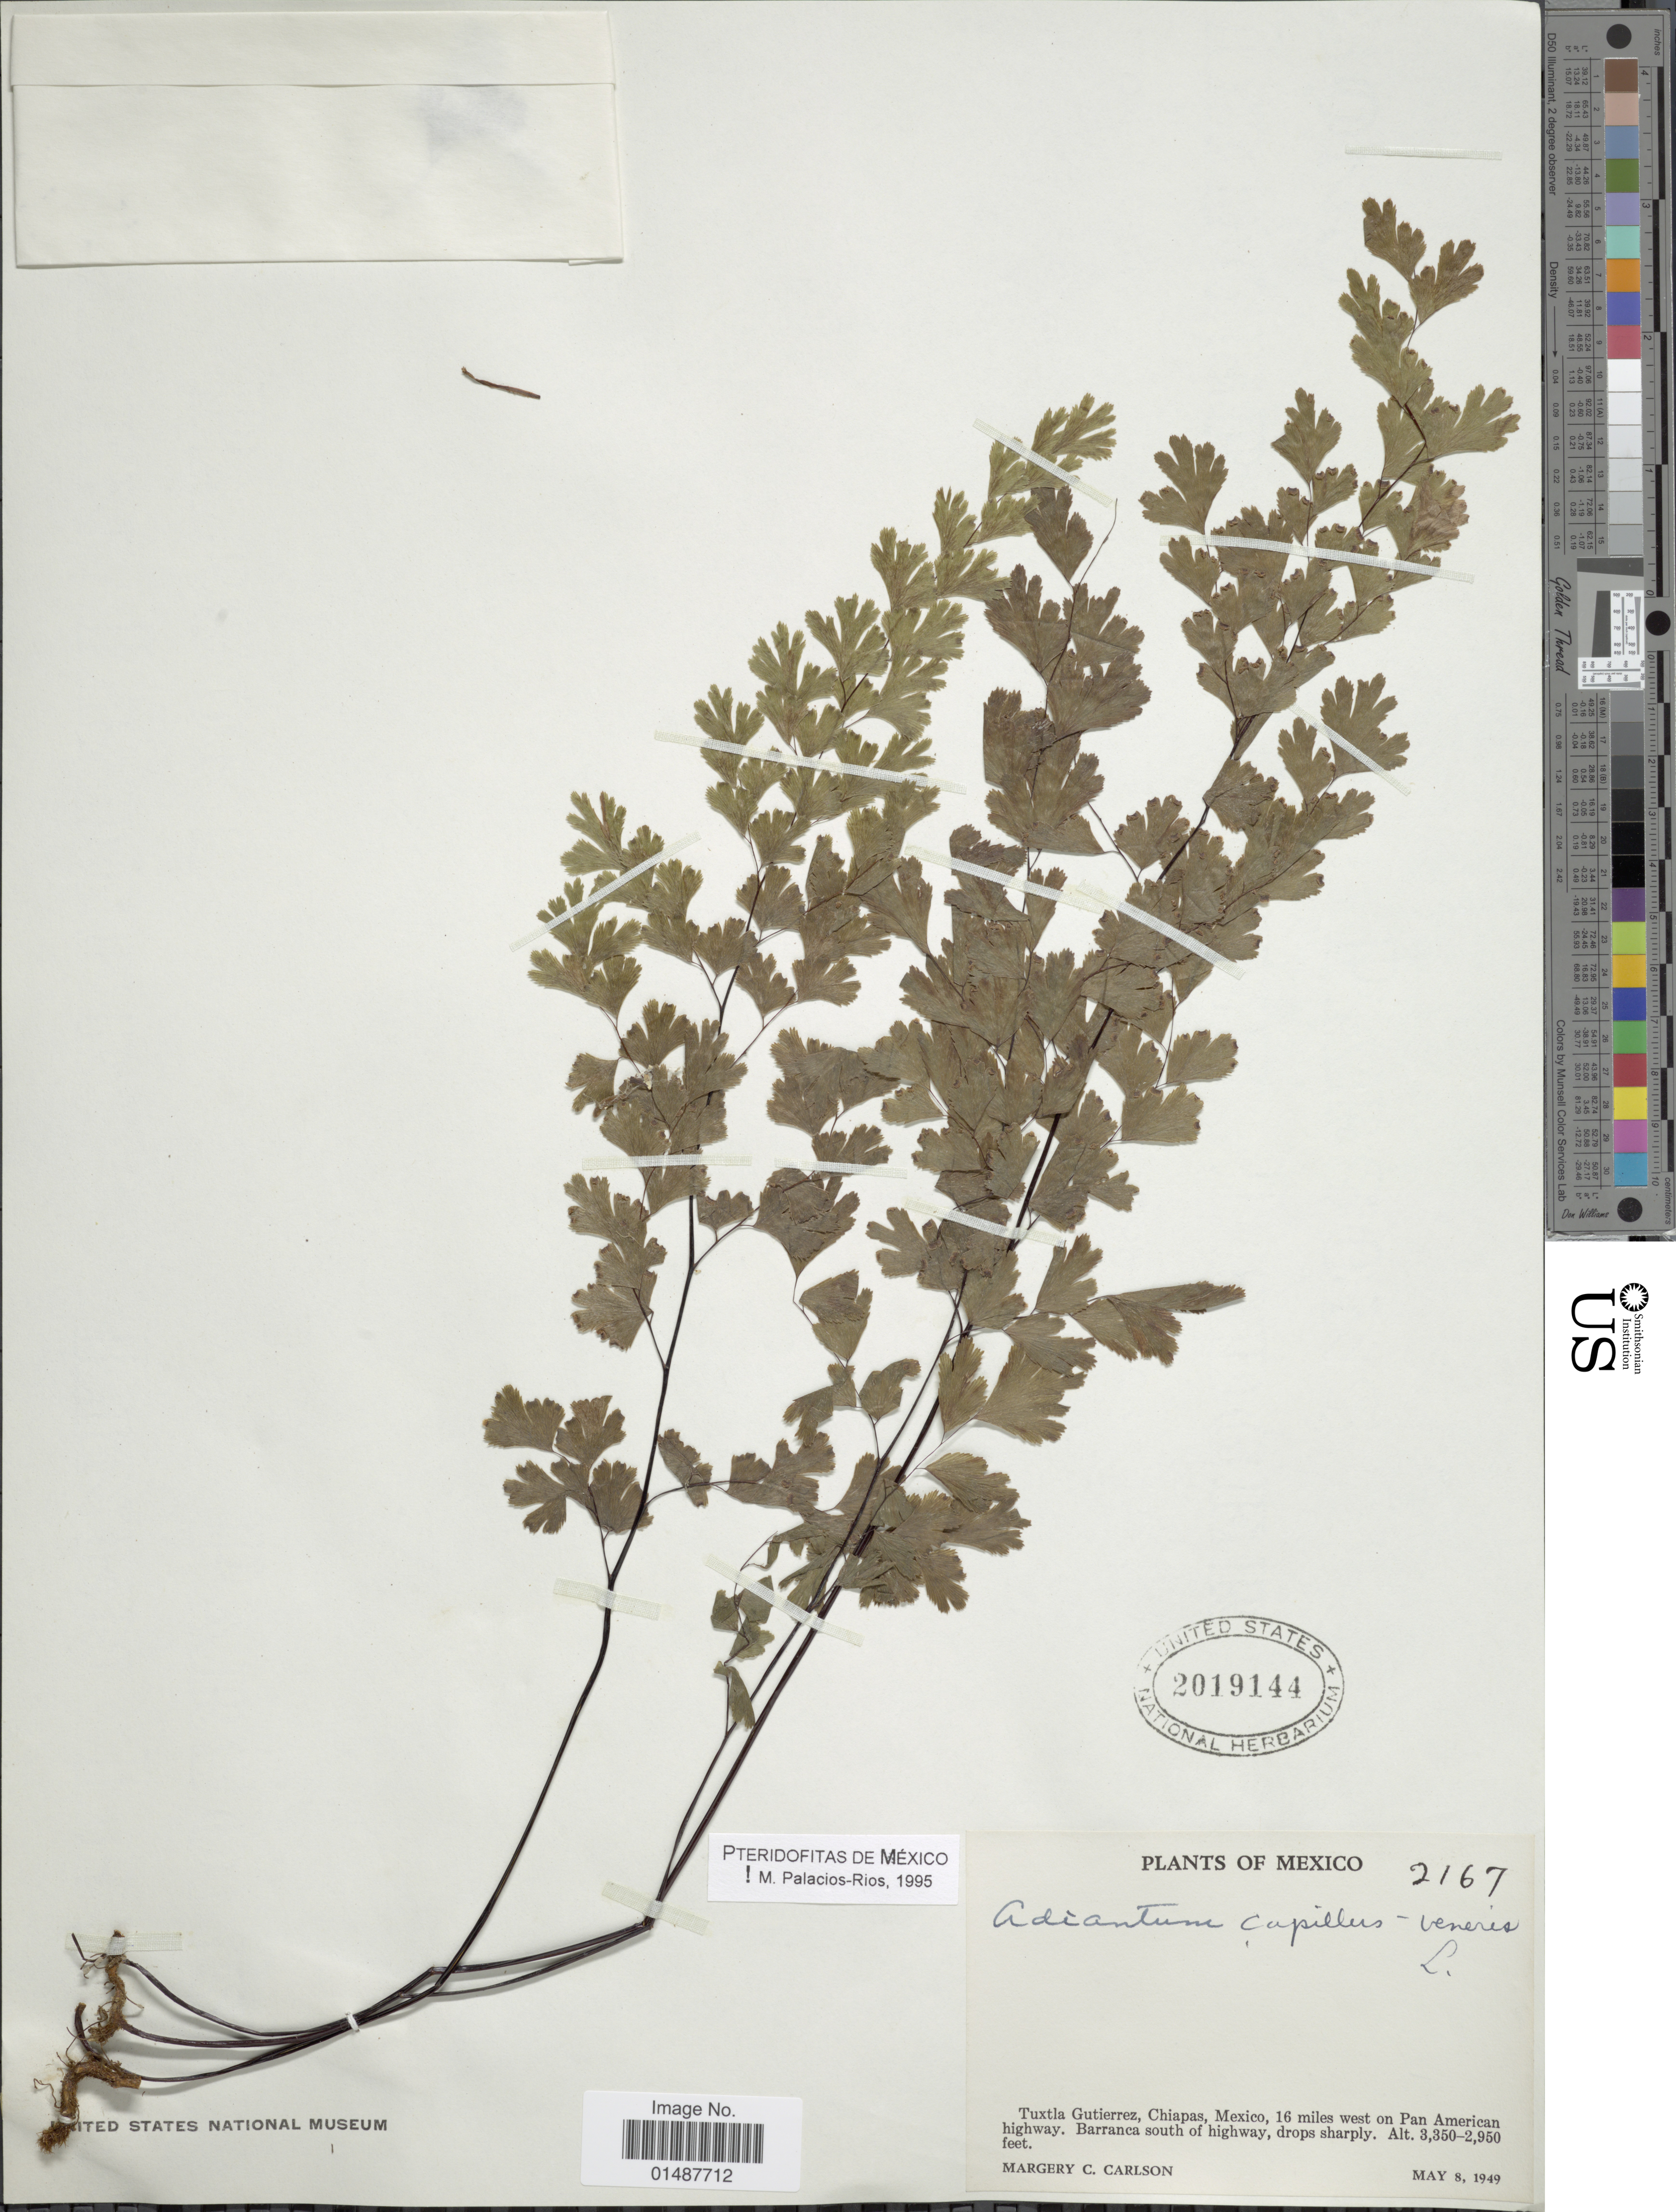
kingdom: Plantae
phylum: Tracheophyta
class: Polypodiopsida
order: Polypodiales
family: Pteridaceae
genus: Adiantum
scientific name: Adiantum capillus-veneris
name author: L.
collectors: M. C. Carlson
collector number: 2167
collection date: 1949-05-08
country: Mexico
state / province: Chiapas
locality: Tuxtla Gutierrez, 16 miles west on Pan American highway. Barranca south of highway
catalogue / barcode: US 2019144